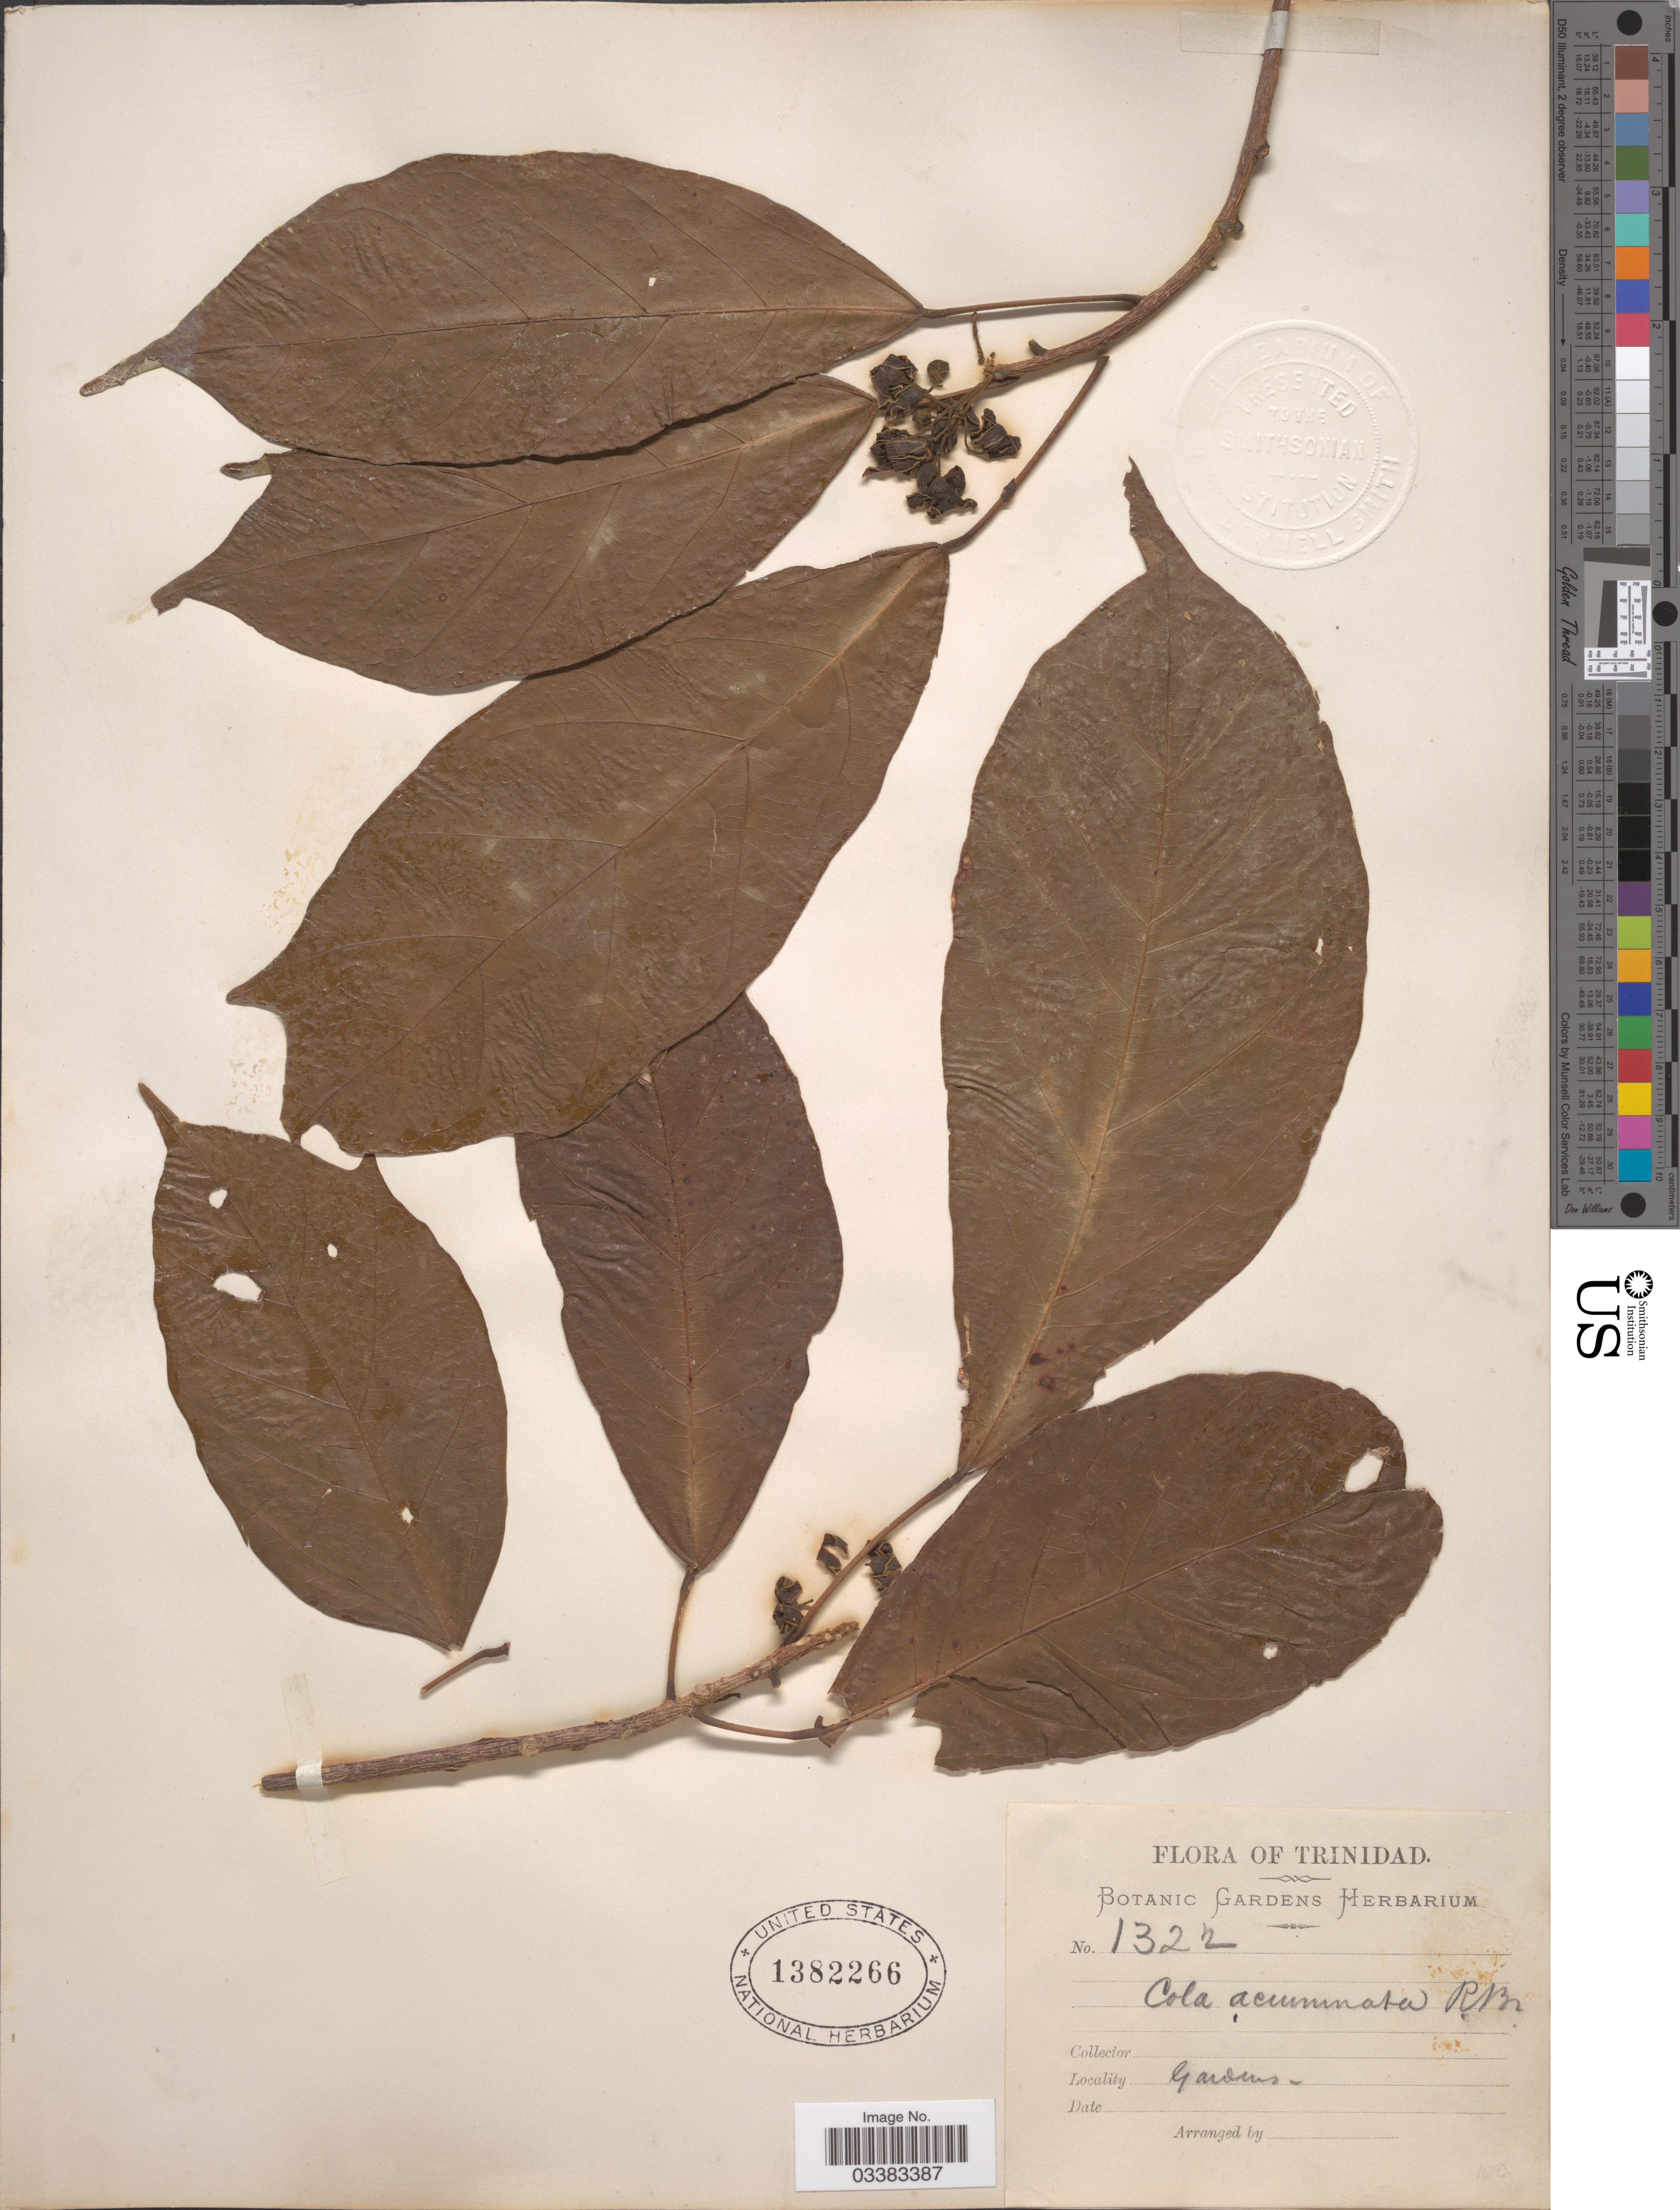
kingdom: Plantae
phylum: Tracheophyta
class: Magnoliopsida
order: Malvales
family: Malvaceae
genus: Cola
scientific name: Cola acuminata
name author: (P. Beauv.) Schott & Endl.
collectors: ex herb. Botanic Gardens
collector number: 1322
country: Trinidad and Tobago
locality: Trinidad. Gardens.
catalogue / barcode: US 1382266